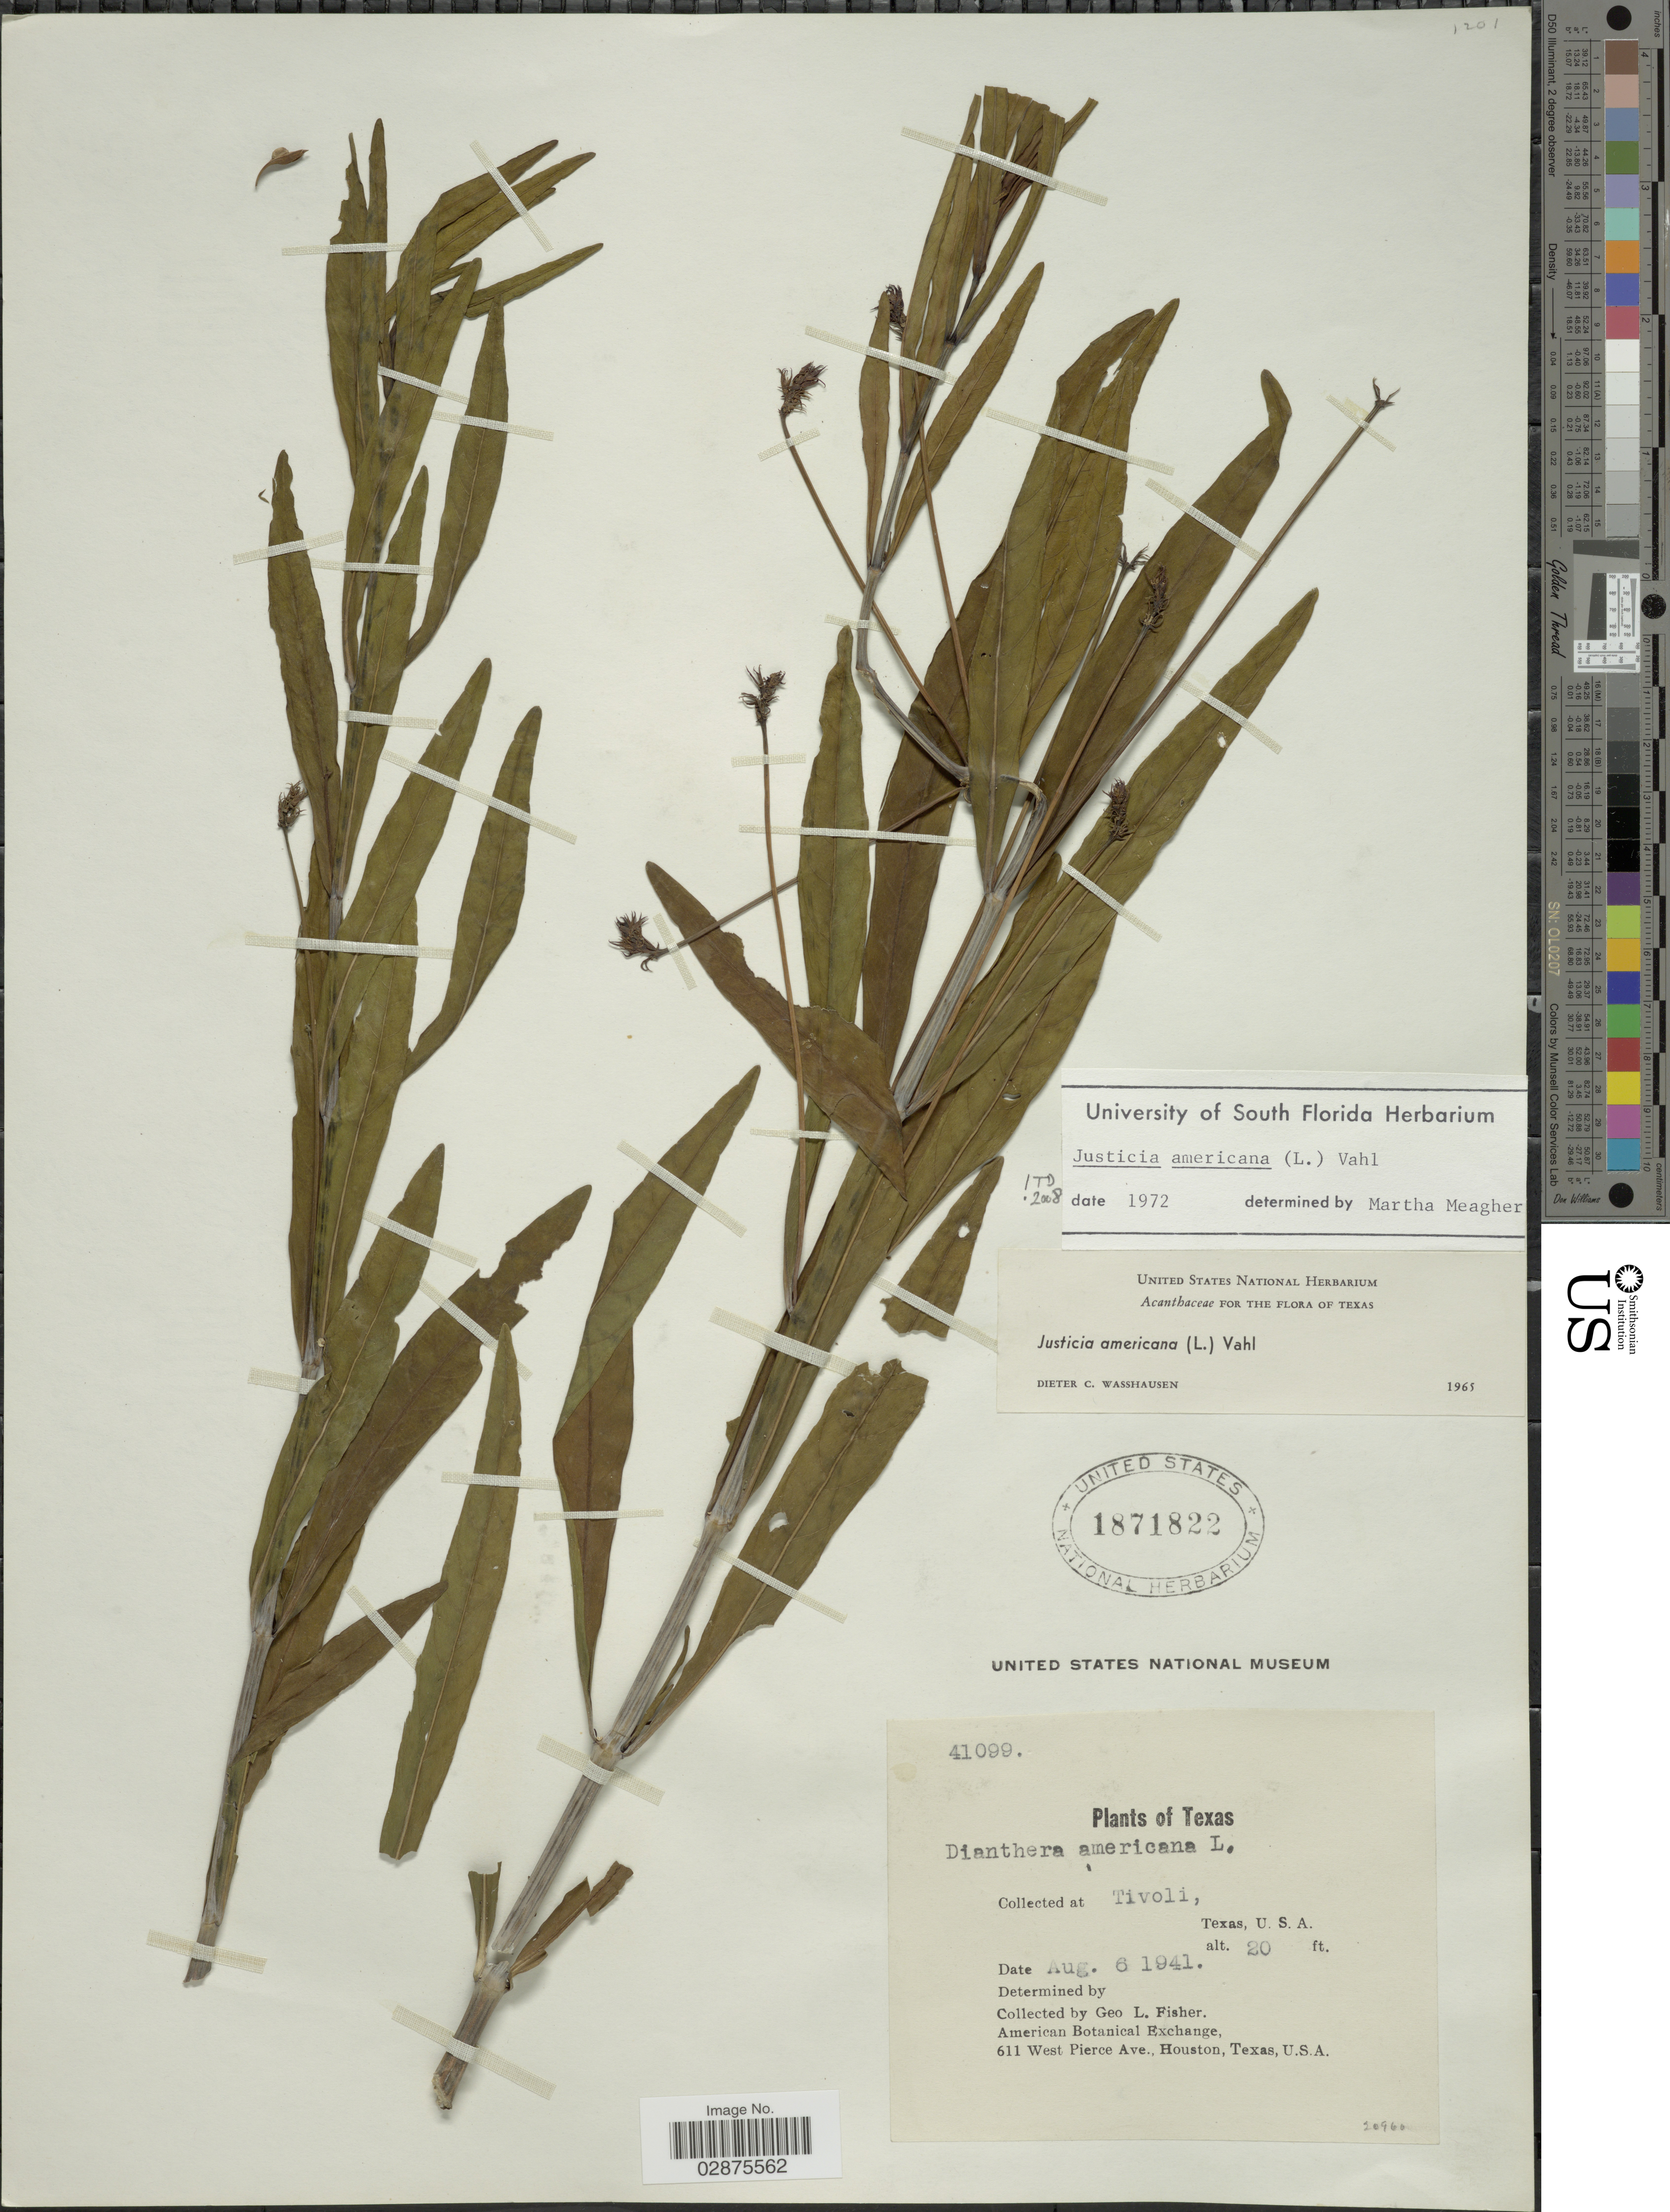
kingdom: Plantae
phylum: Tracheophyta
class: Magnoliopsida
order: Lamiales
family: Acanthaceae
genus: Justicia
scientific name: Justicia americana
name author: (L.) Vahl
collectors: G. L. Fisher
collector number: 41099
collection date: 1941-08-06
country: United States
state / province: Texas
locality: Tivoli.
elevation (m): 6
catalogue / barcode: US 1871822